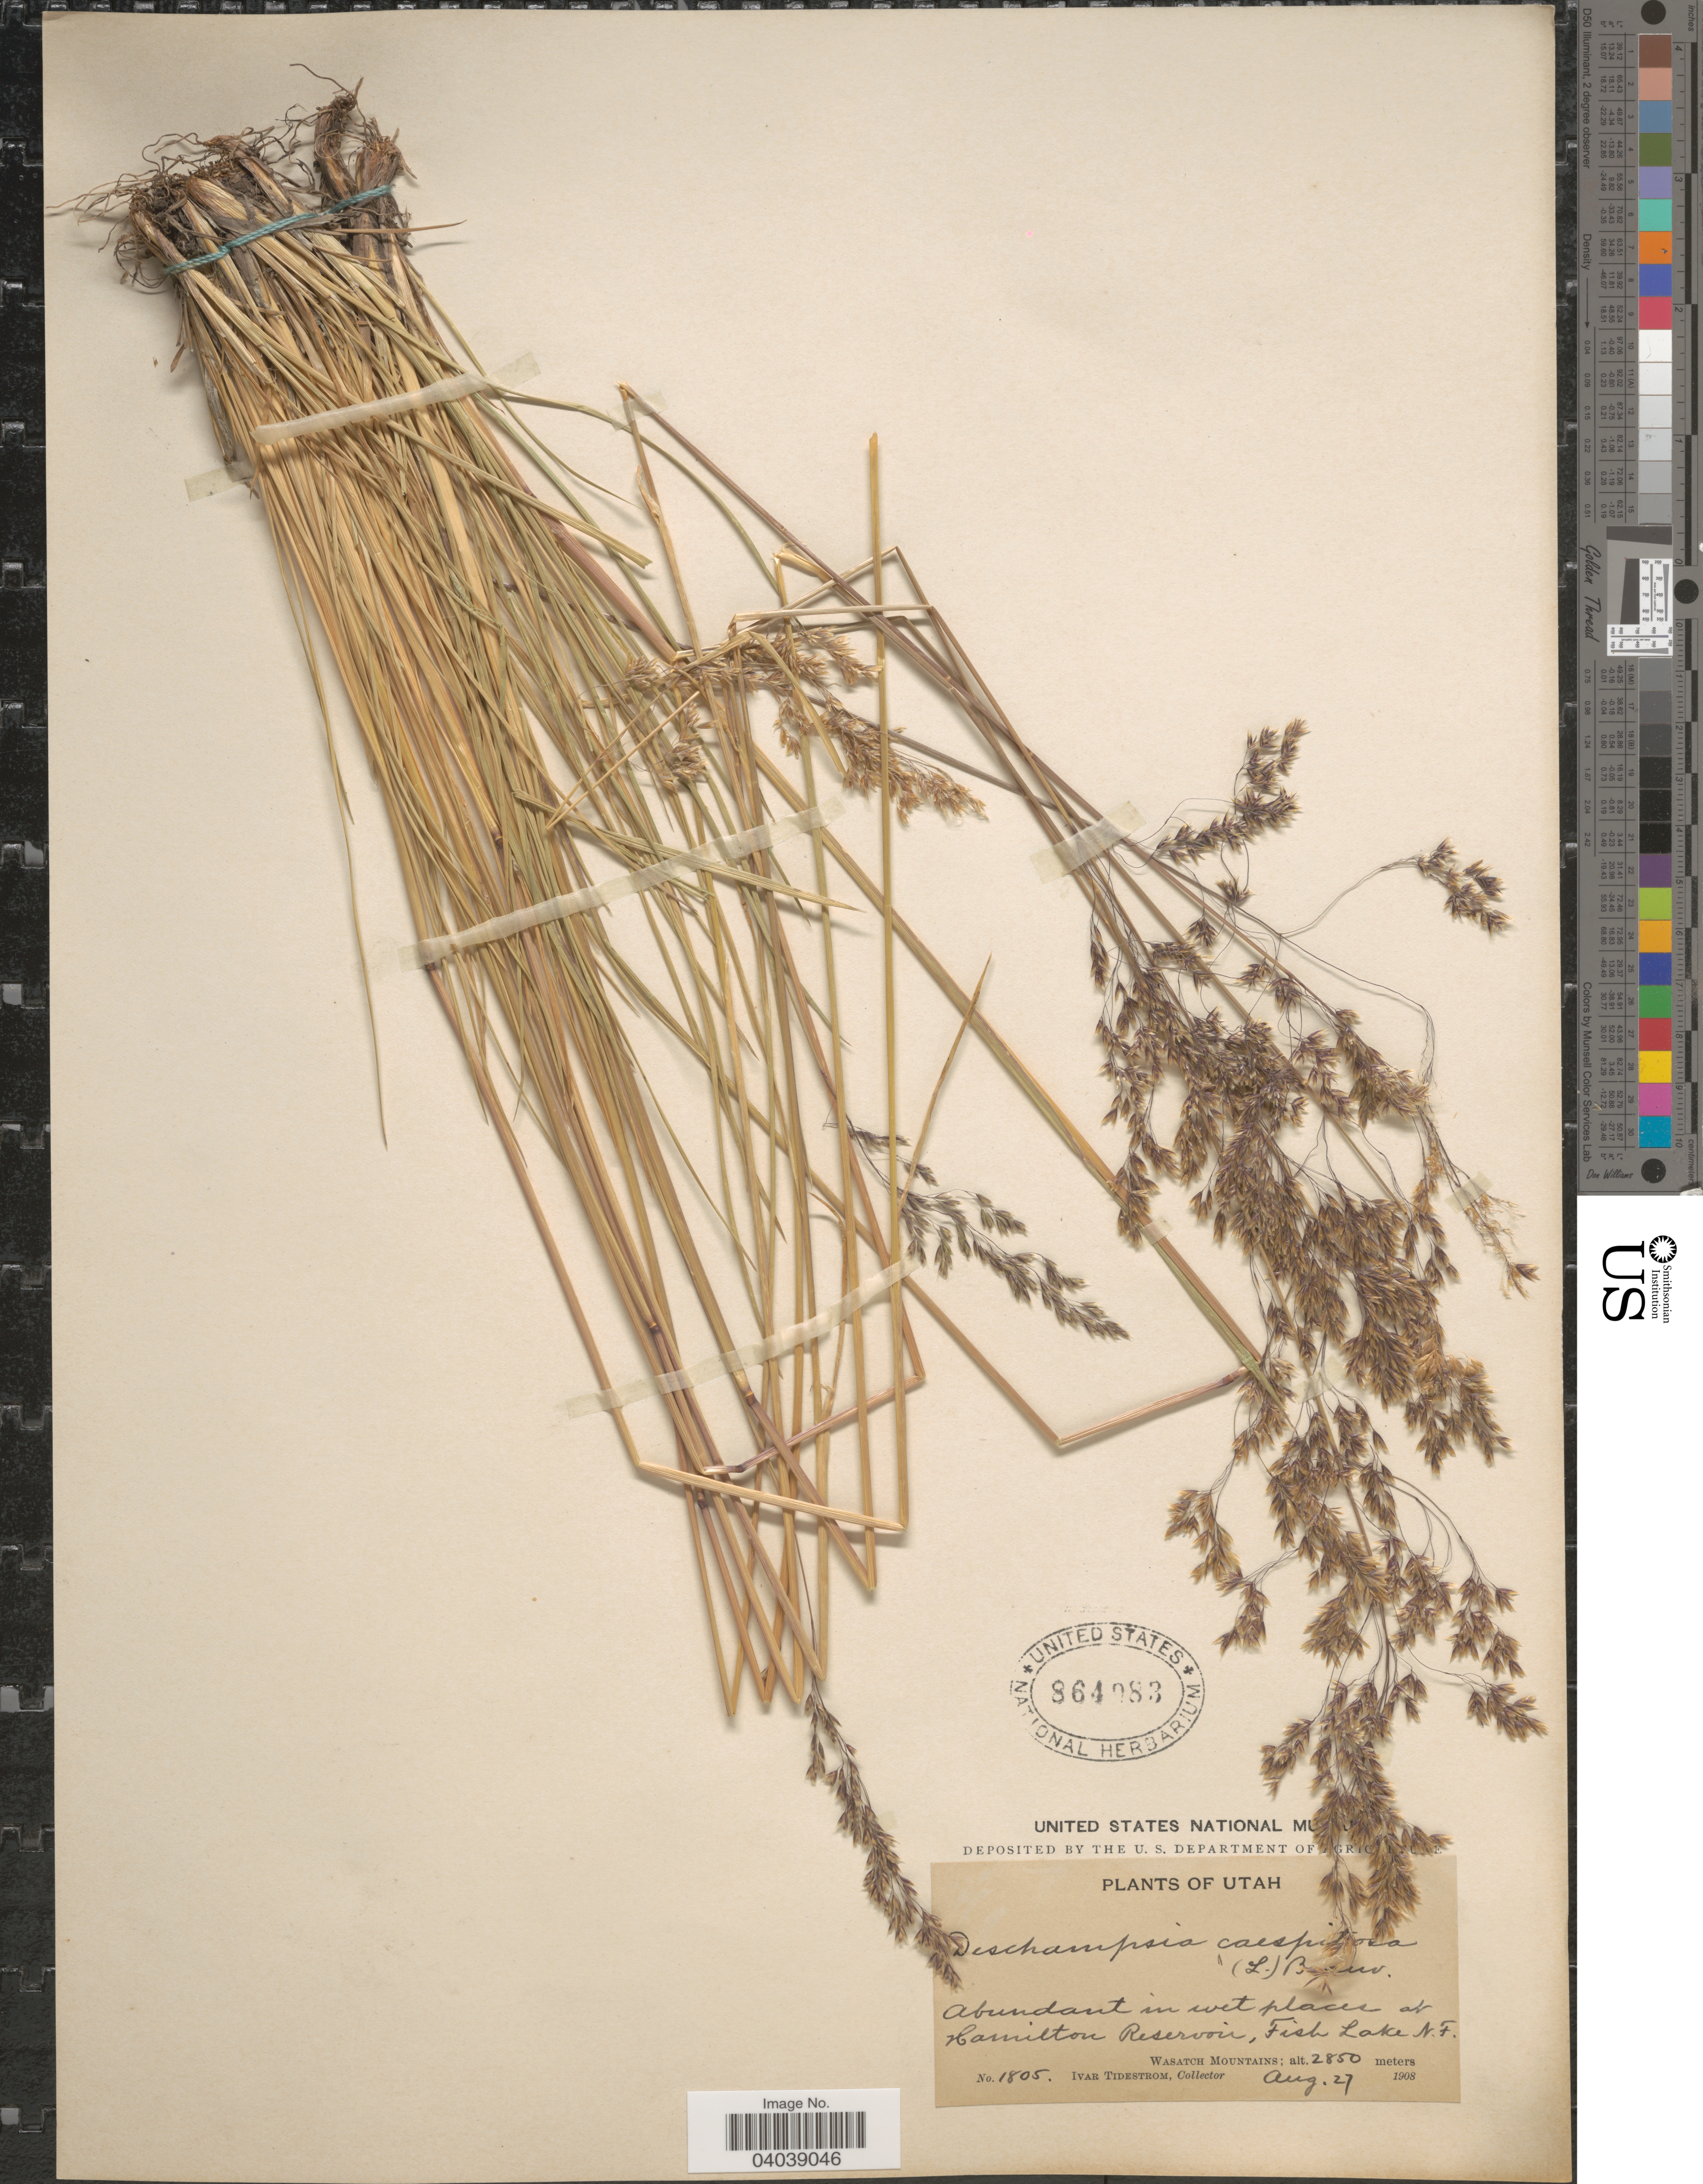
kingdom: Plantae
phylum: Tracheophyta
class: Liliopsida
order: Poales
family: Poaceae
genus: Deschampsia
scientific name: Deschampsia cespitosa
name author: (L.) P. Beauv.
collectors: I. F. Tidestrom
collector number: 1805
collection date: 1908-08-27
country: United States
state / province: Utah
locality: In wet places at Hamilton Reservoir, Fish Lake N.F. Wasatch Mountain.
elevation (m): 2850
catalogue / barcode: US 864983